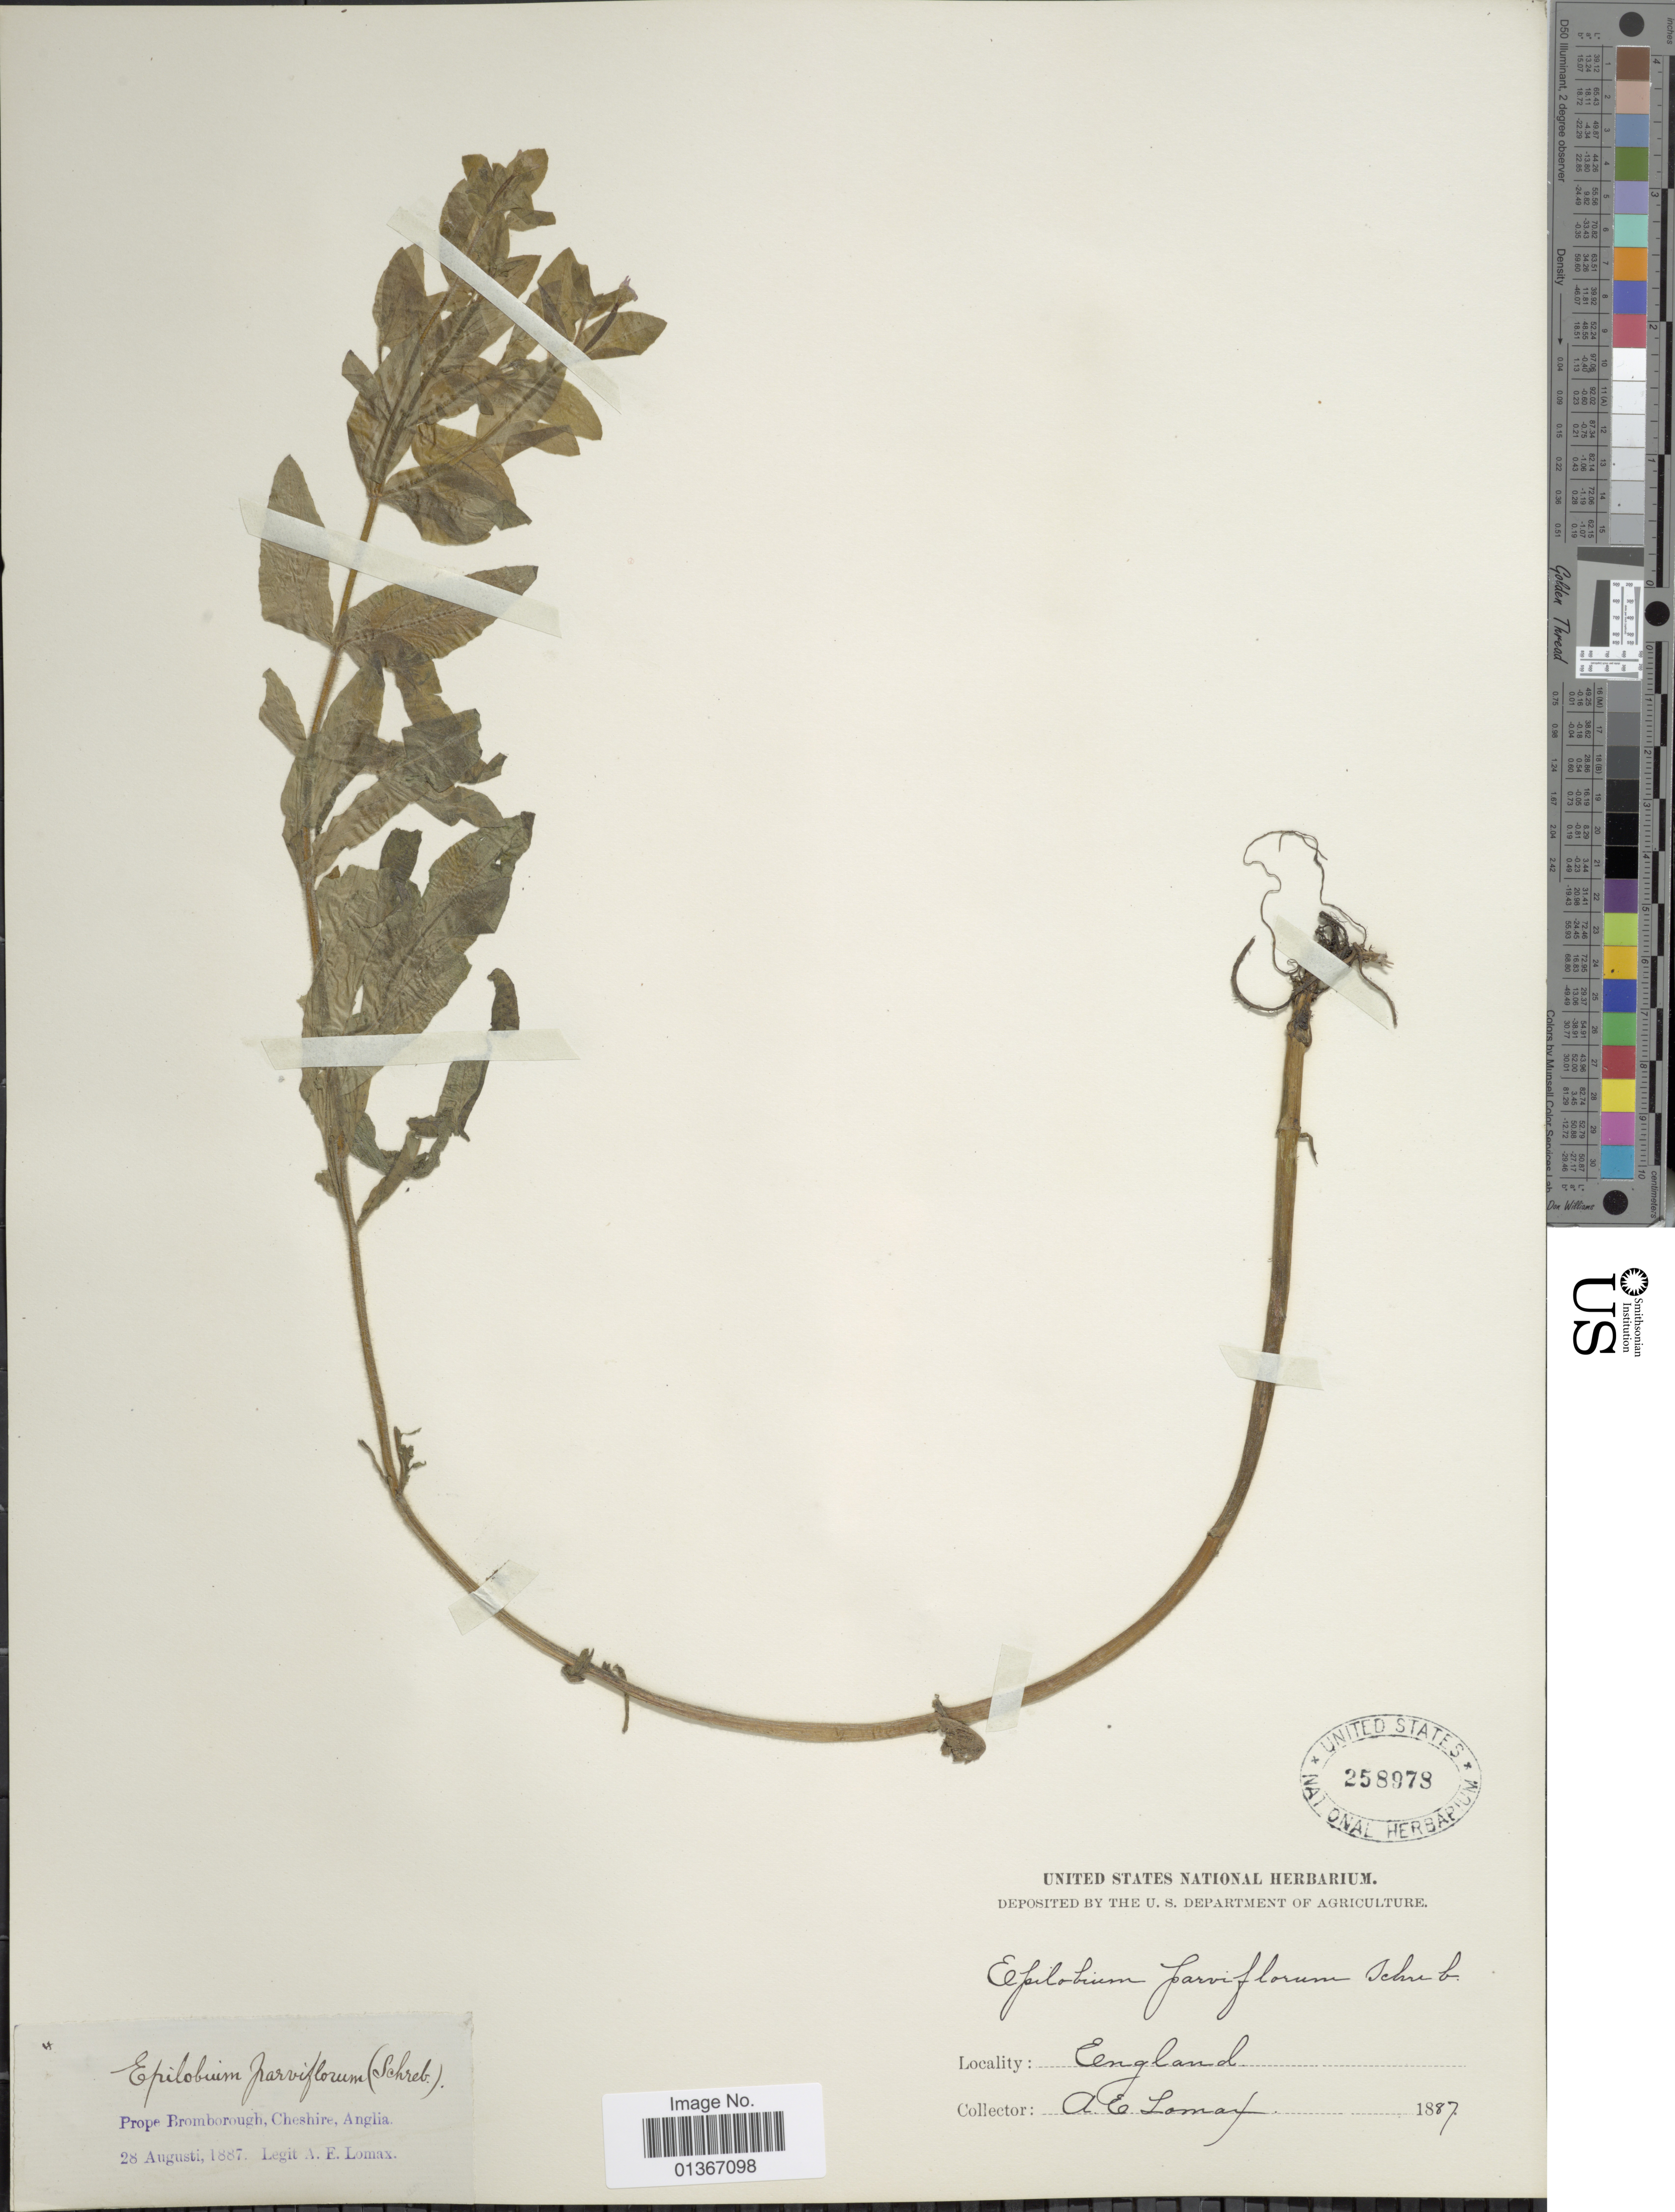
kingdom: Plantae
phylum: Tracheophyta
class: Magnoliopsida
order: Myrtales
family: Onagraceae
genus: Epilobium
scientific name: Epilobium parviflorum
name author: Schreb.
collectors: A. Lomax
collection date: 1887-08-28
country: United Kingdom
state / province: England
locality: Prope Bromborough Cheshire, Anglia.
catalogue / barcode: US 258978